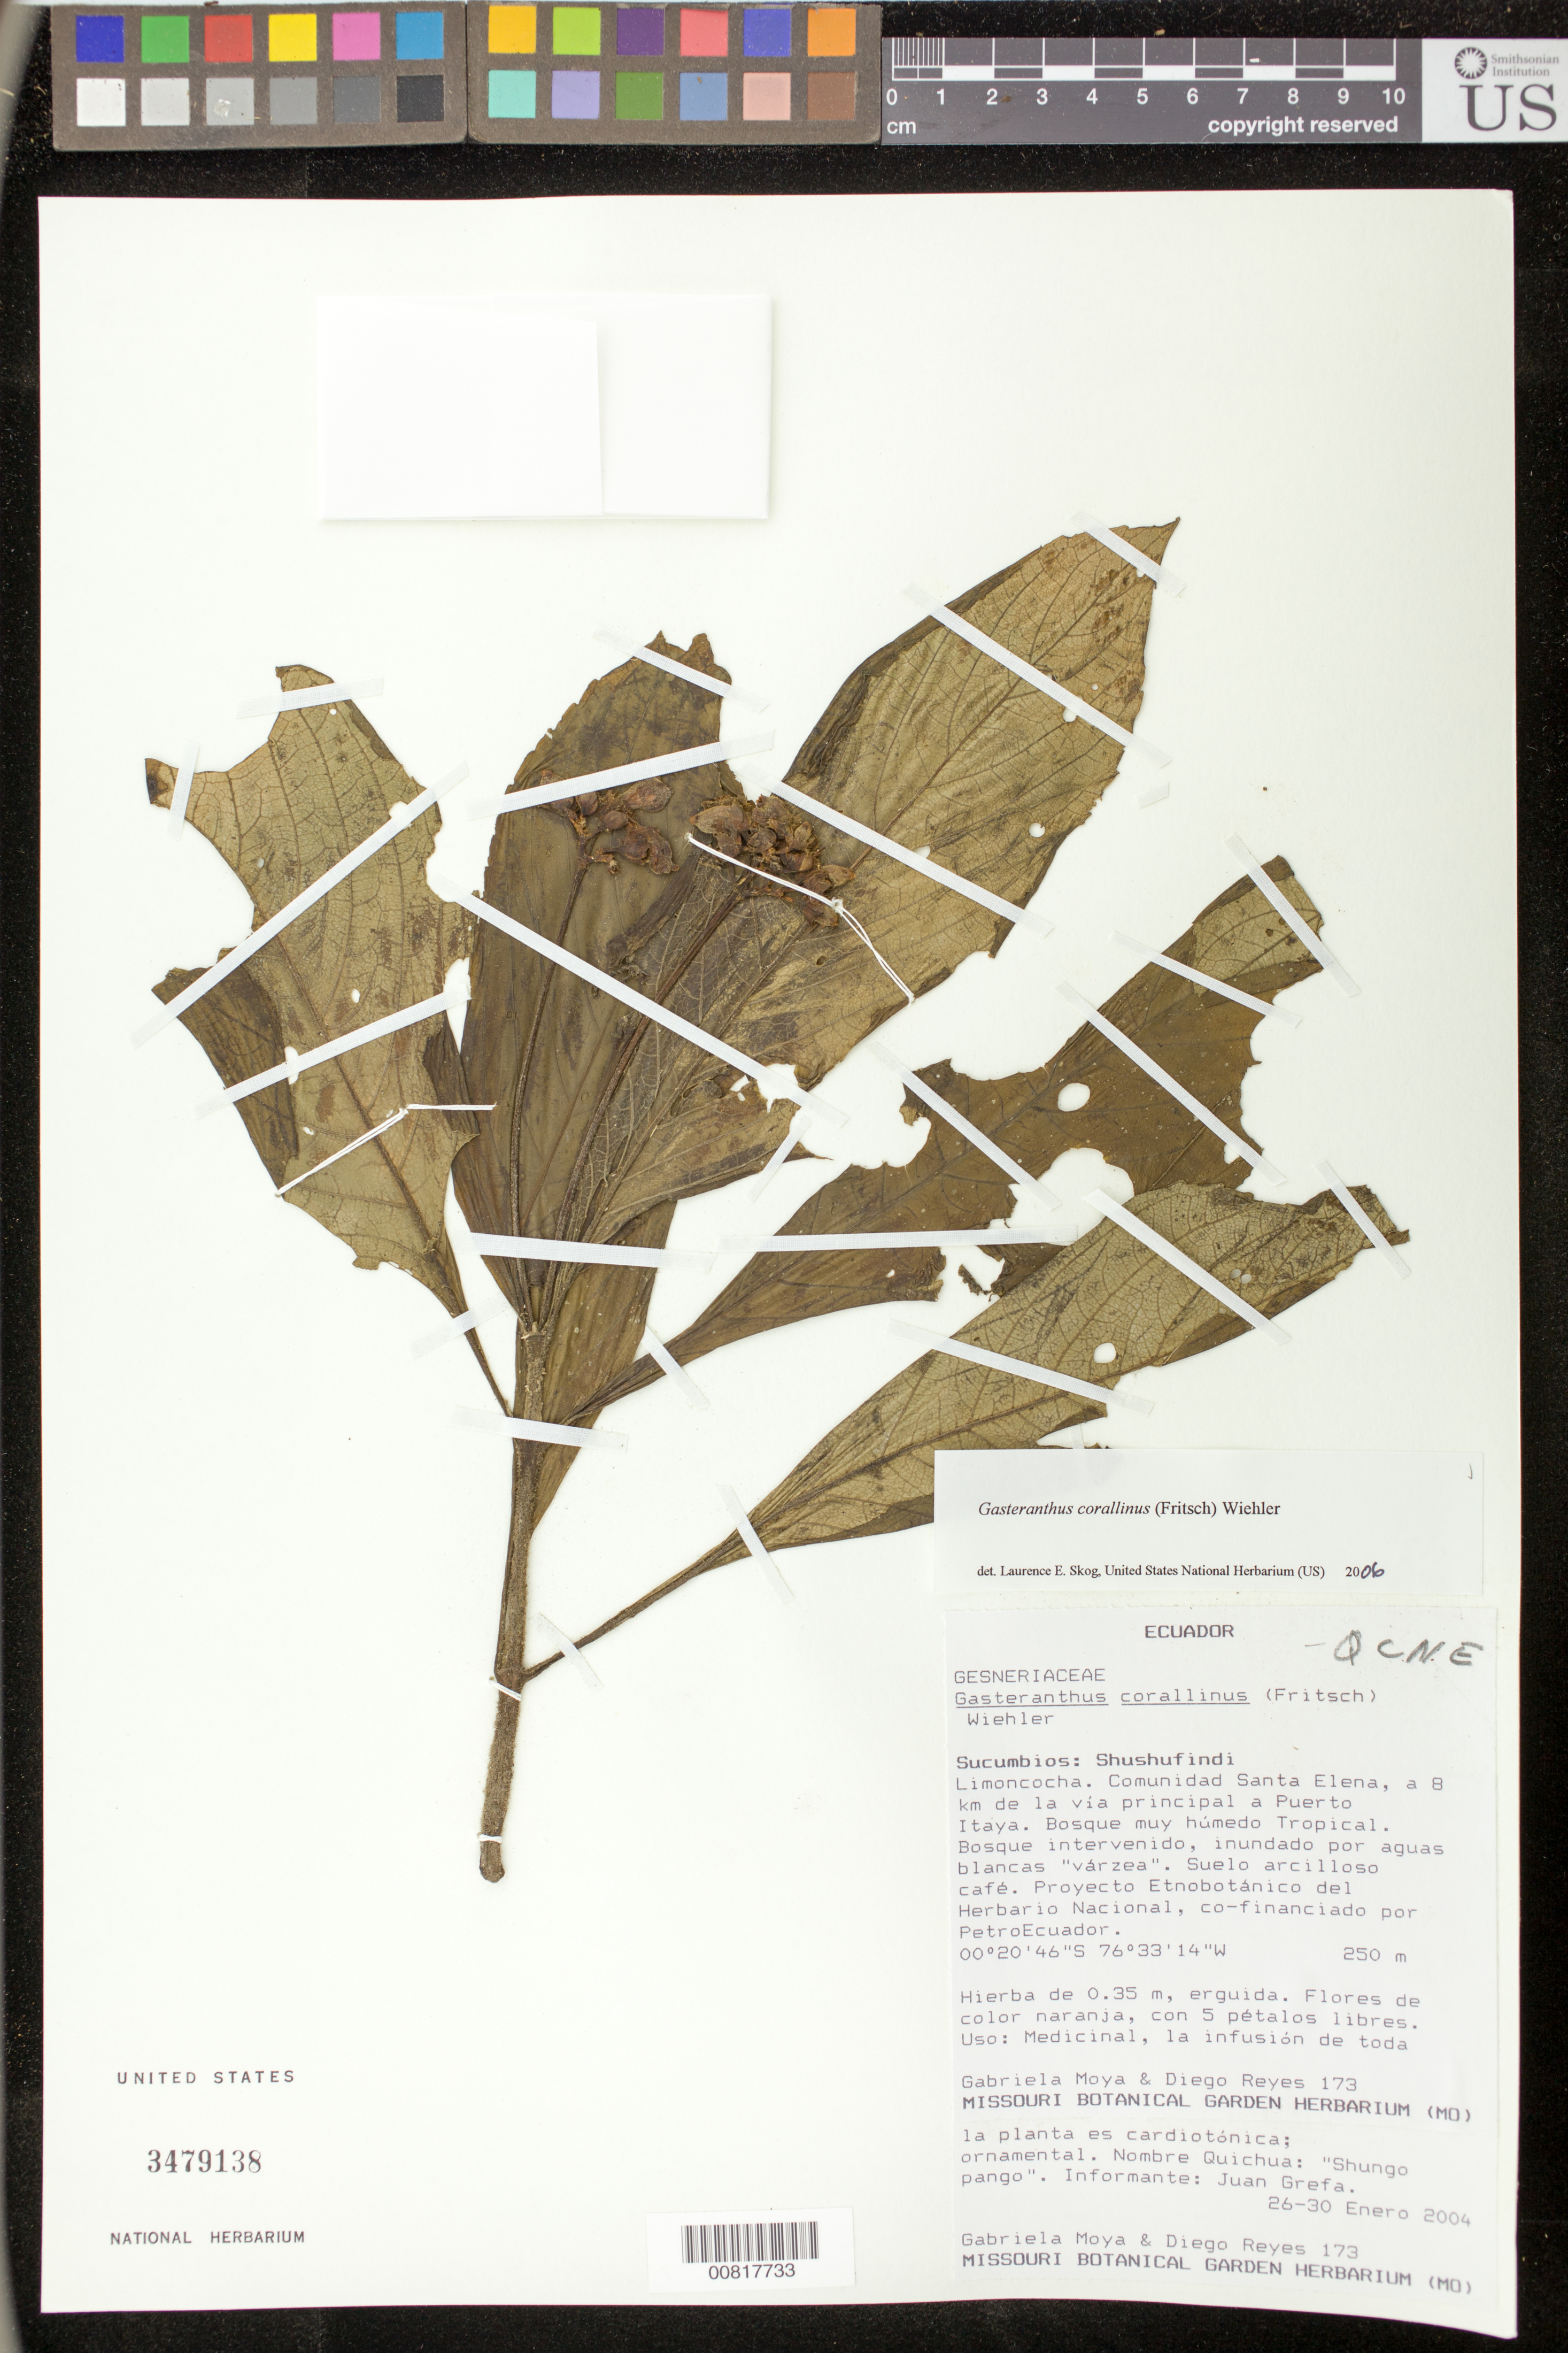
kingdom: Plantae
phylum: Tracheophyta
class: Magnoliopsida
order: Lamiales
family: Gesneriaceae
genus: Gasteranthus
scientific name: Gasteranthus corallinus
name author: (Fritsch) Wiehler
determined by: Skog, Laurence E.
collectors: G. Moya & D. Reyes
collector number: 173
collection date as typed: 26-30 Jan 2004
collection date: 2004-01-26/2004-01-30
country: Ecuador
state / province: Sucumbíos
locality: Sucumbios: Shushufindi. Limoncocha, comunidad Santa Elena, a 8 km de la via principal a Puerto Itaya.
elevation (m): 250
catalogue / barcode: US 3479138